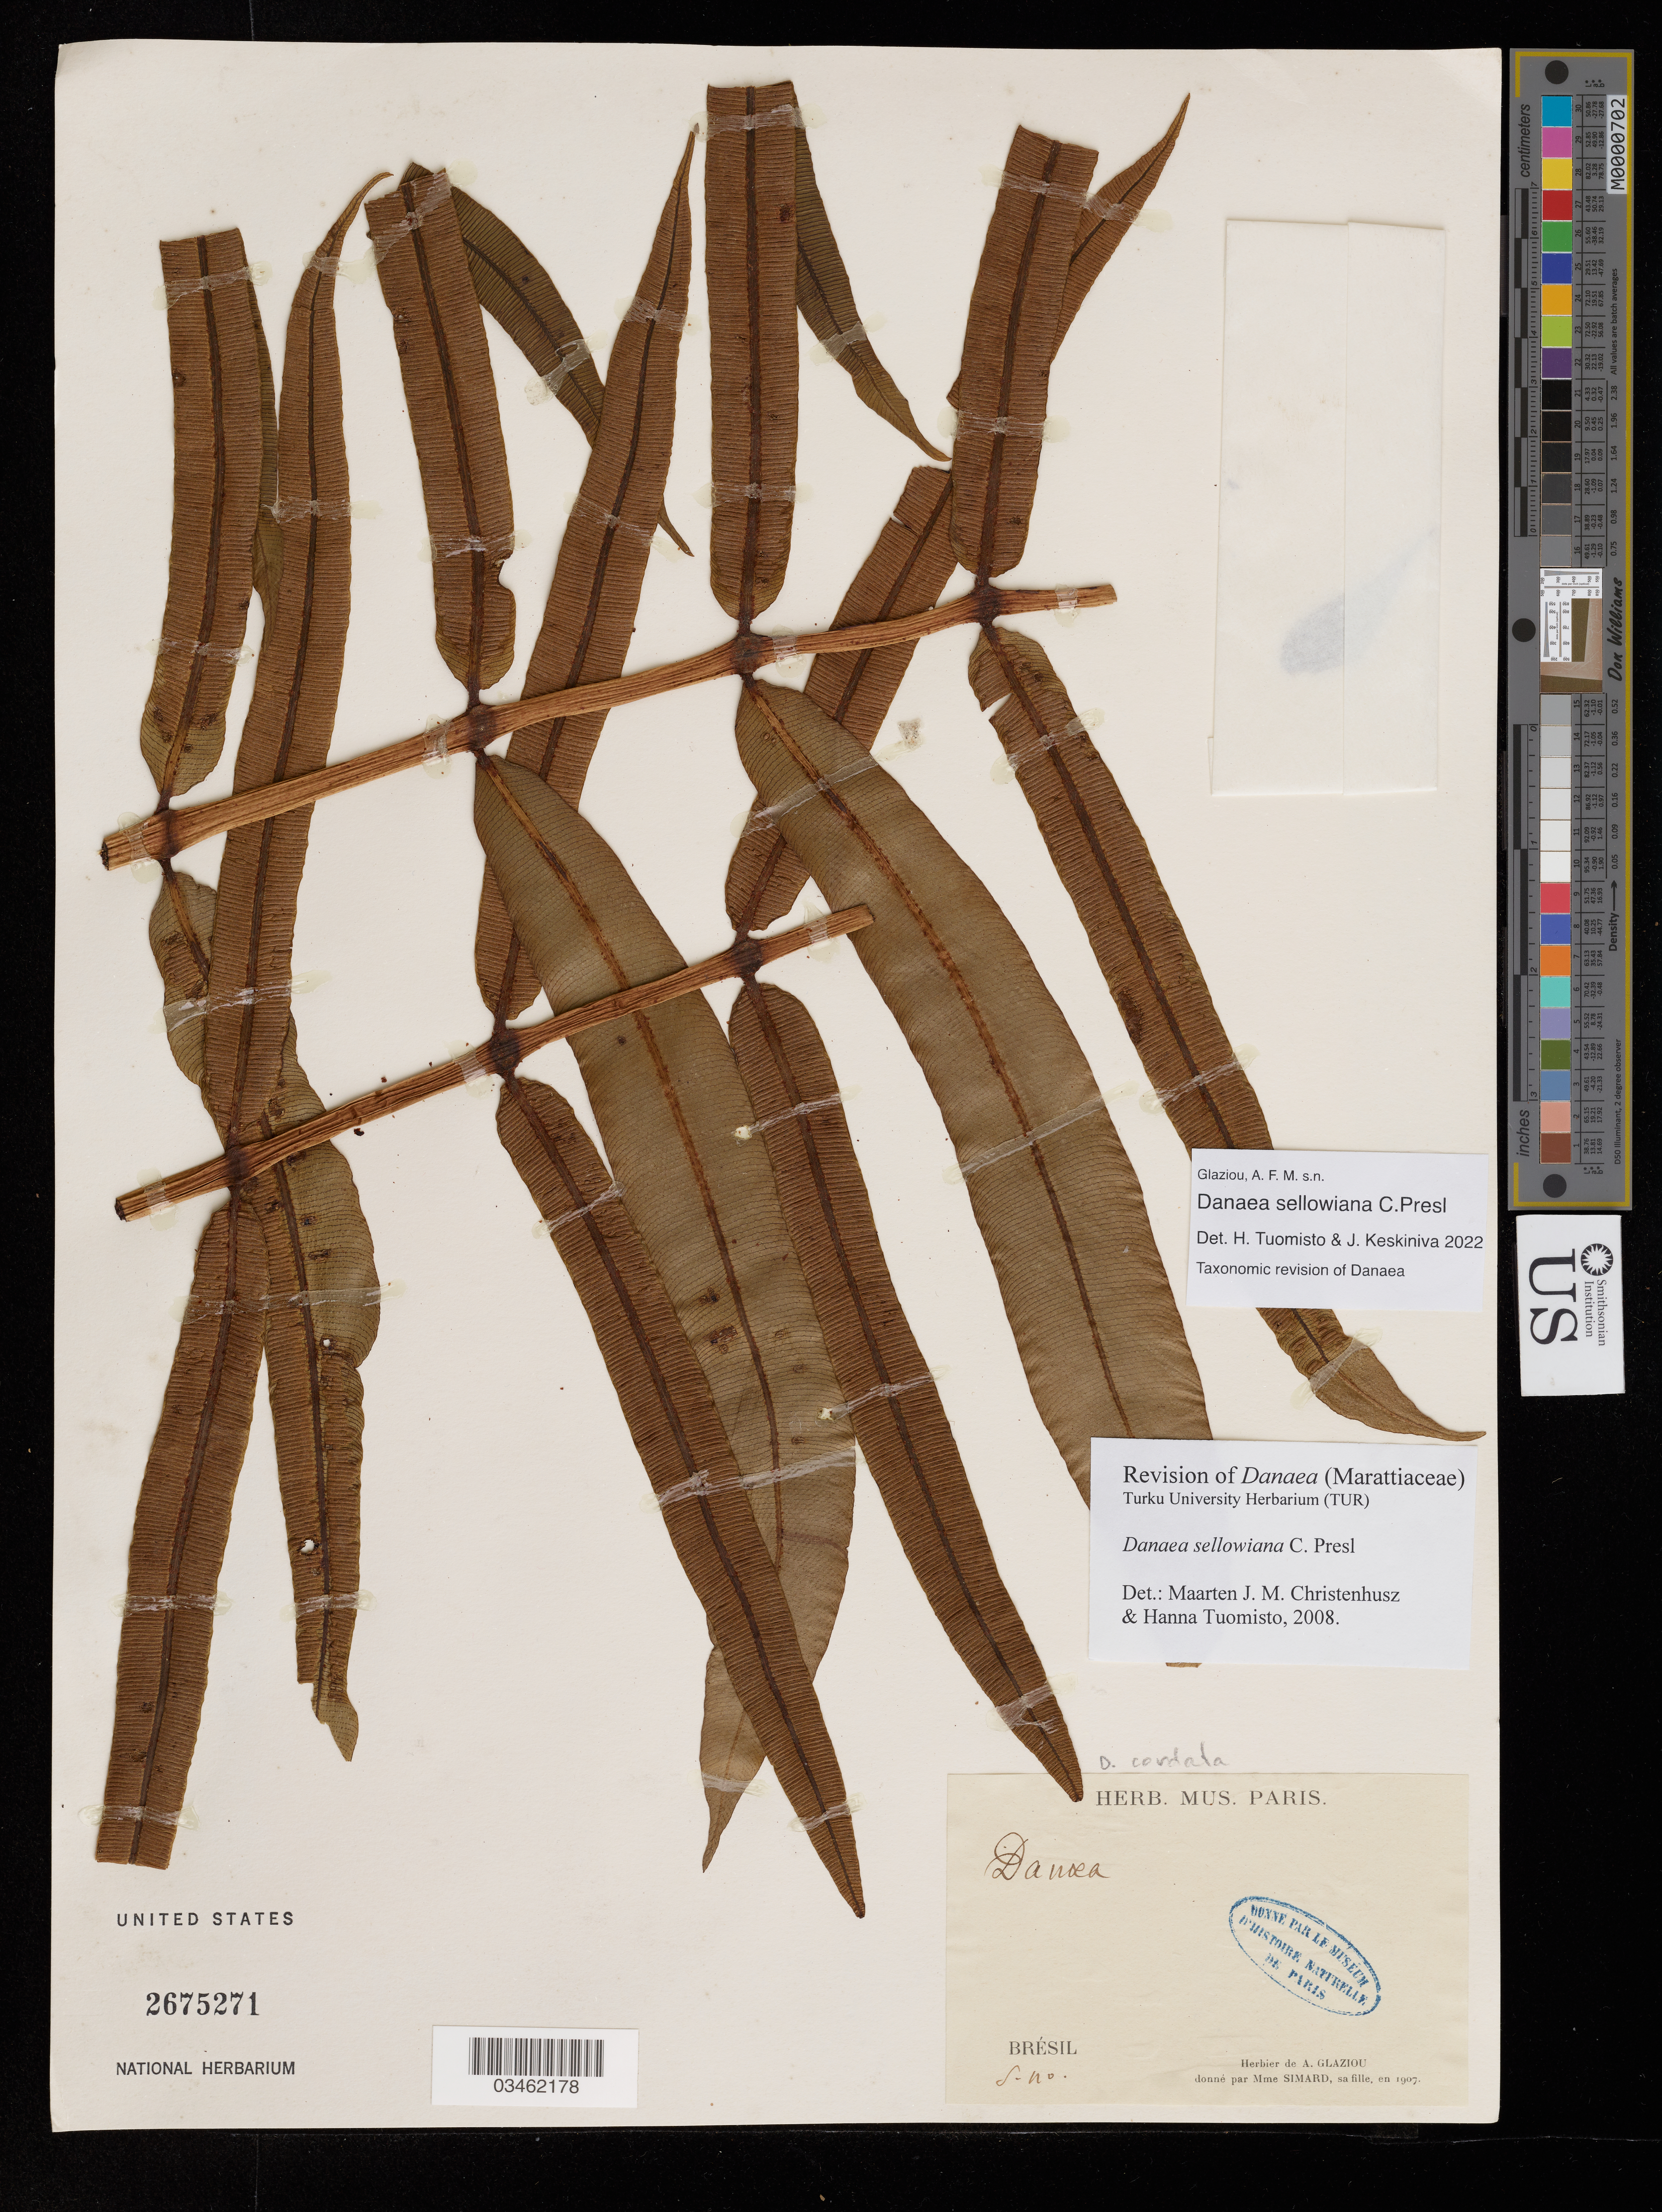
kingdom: Plantae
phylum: Tracheophyta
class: Polypodiopsida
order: Marattiales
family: Marattiaceae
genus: Danaea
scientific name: Danaea sellowiana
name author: Pr. in Corda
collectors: ex herb. de A. Glaziou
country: Brazil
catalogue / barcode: US 2675271